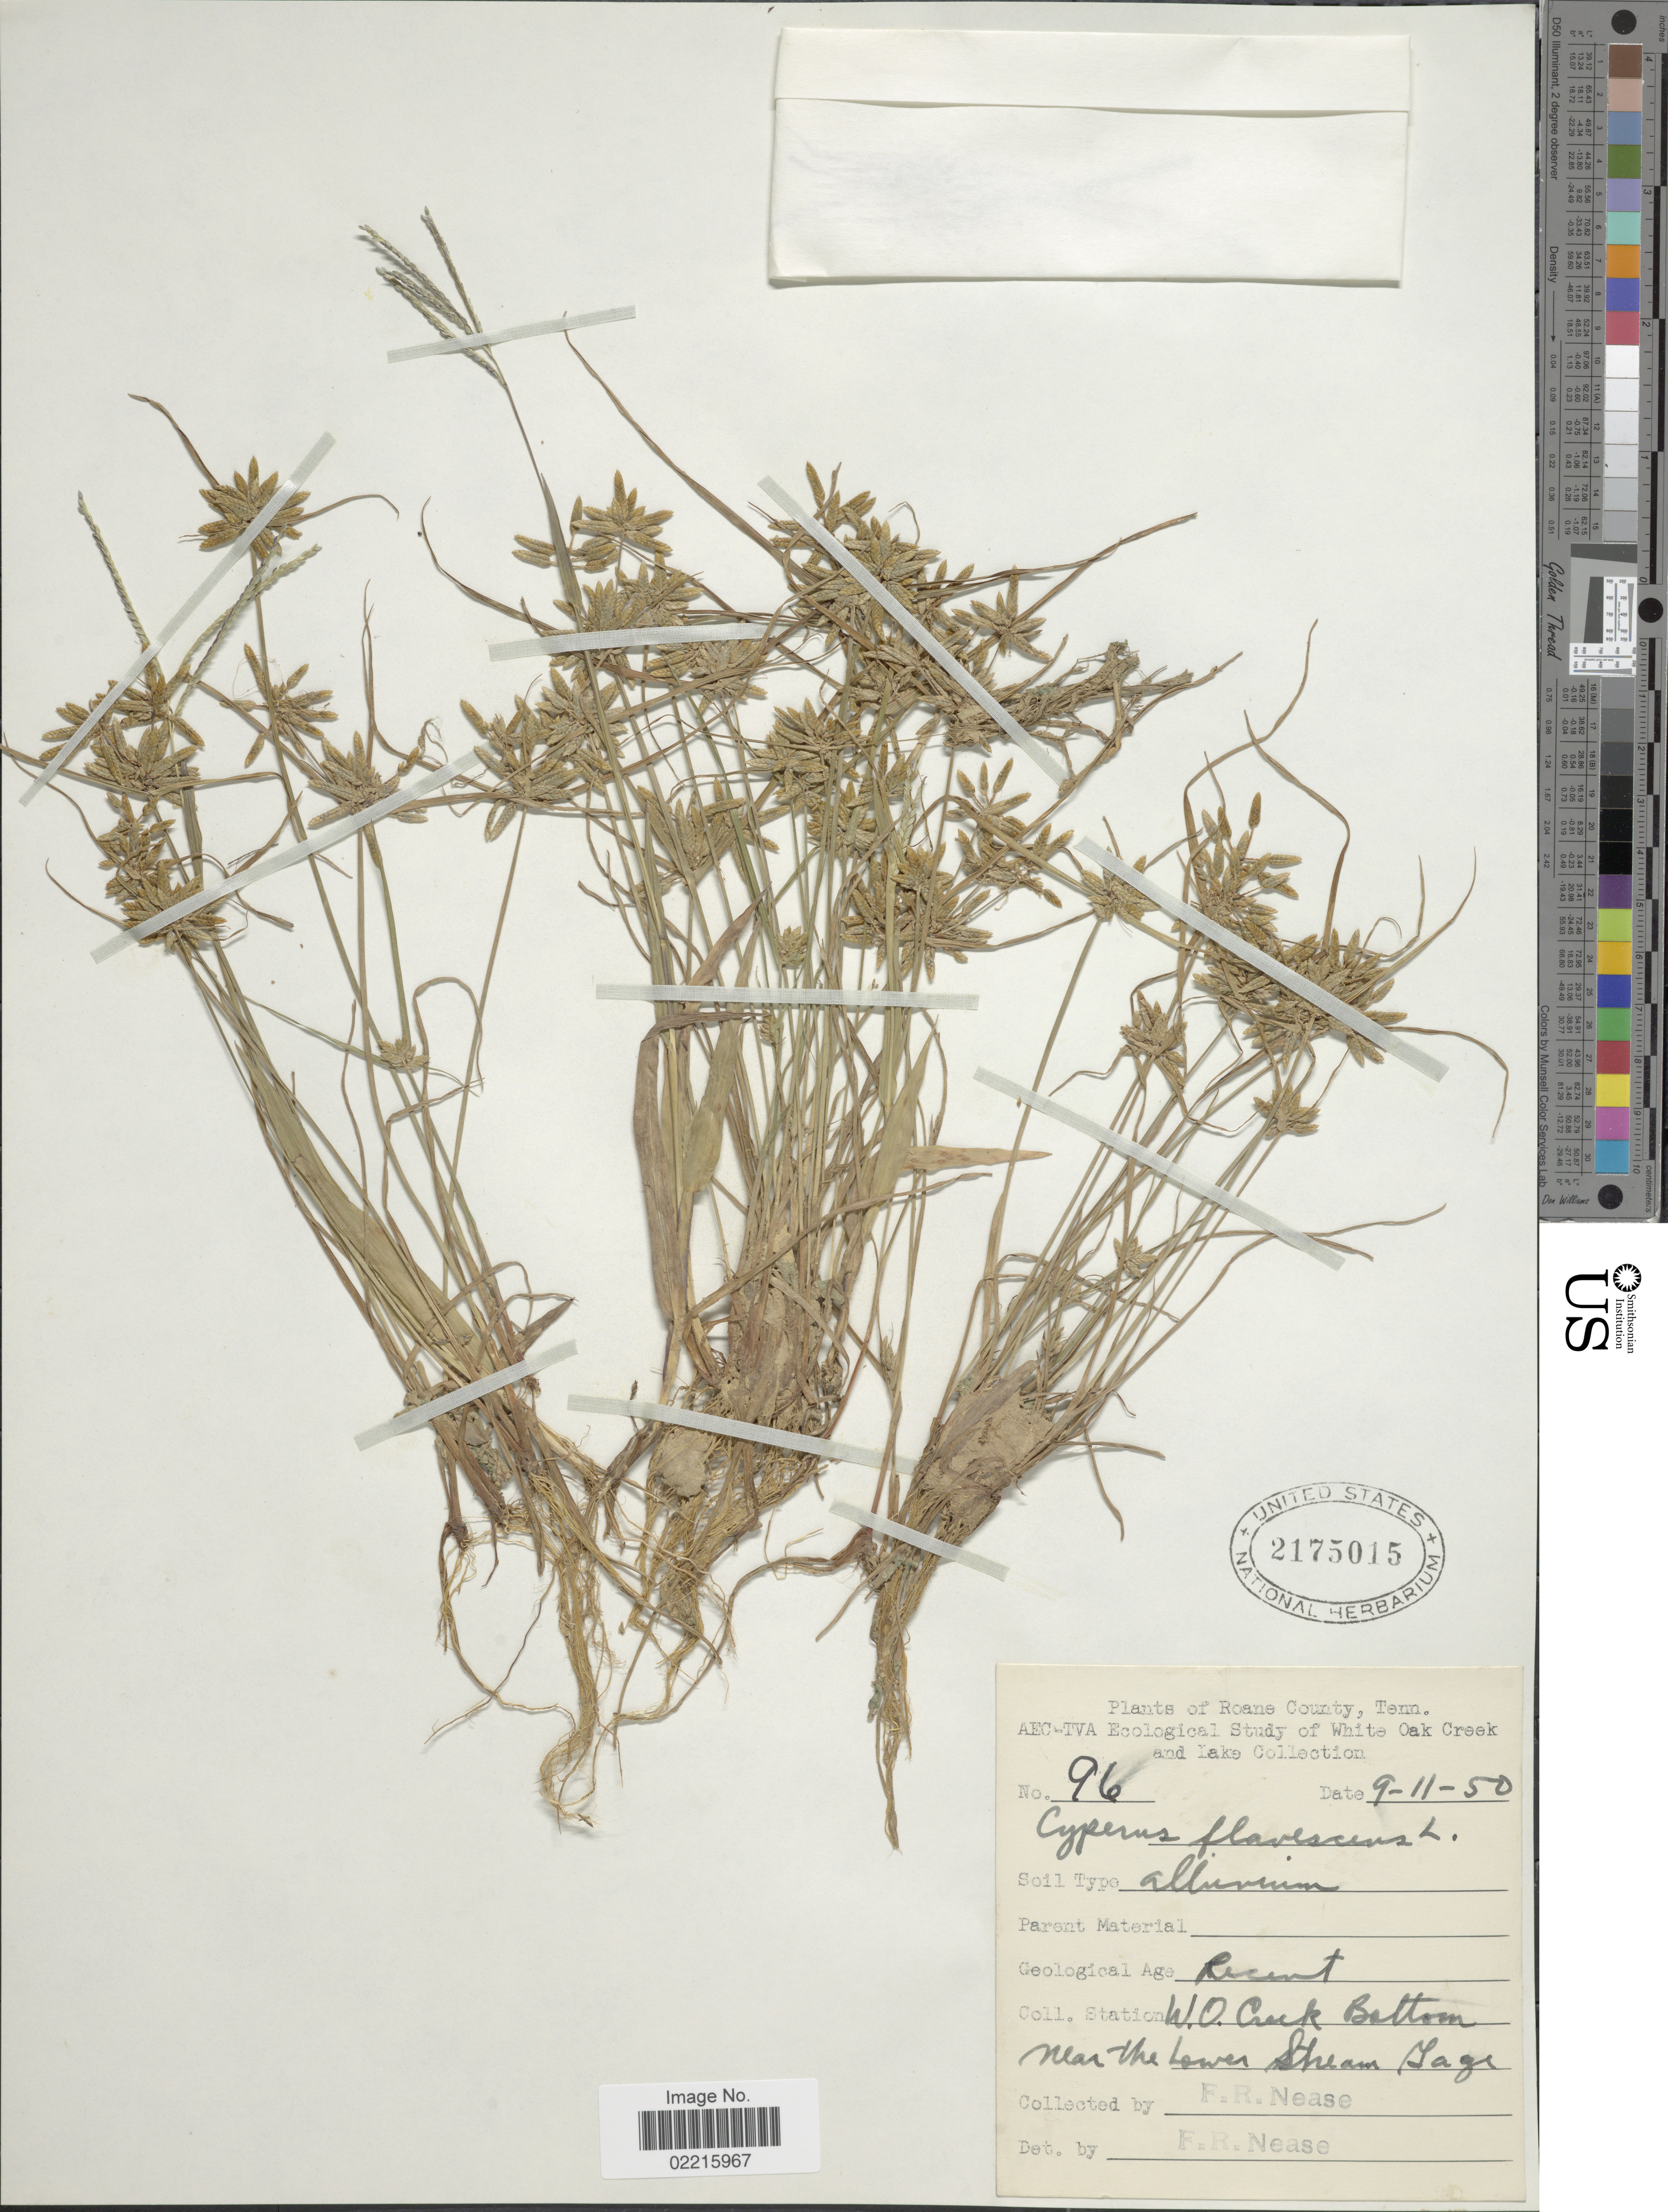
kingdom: Plantae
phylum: Tracheophyta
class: Liliopsida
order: Poales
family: Cyperaceae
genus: Cyperus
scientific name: Cyperus flavescens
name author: L.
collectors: F. Nease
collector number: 96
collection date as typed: Transcribed d/m/y: 11/9/50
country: United States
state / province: Tennessee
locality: Roane County, Tenn. W.O. Creek Bottom near the Lower Stream Gage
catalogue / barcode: US 2175015